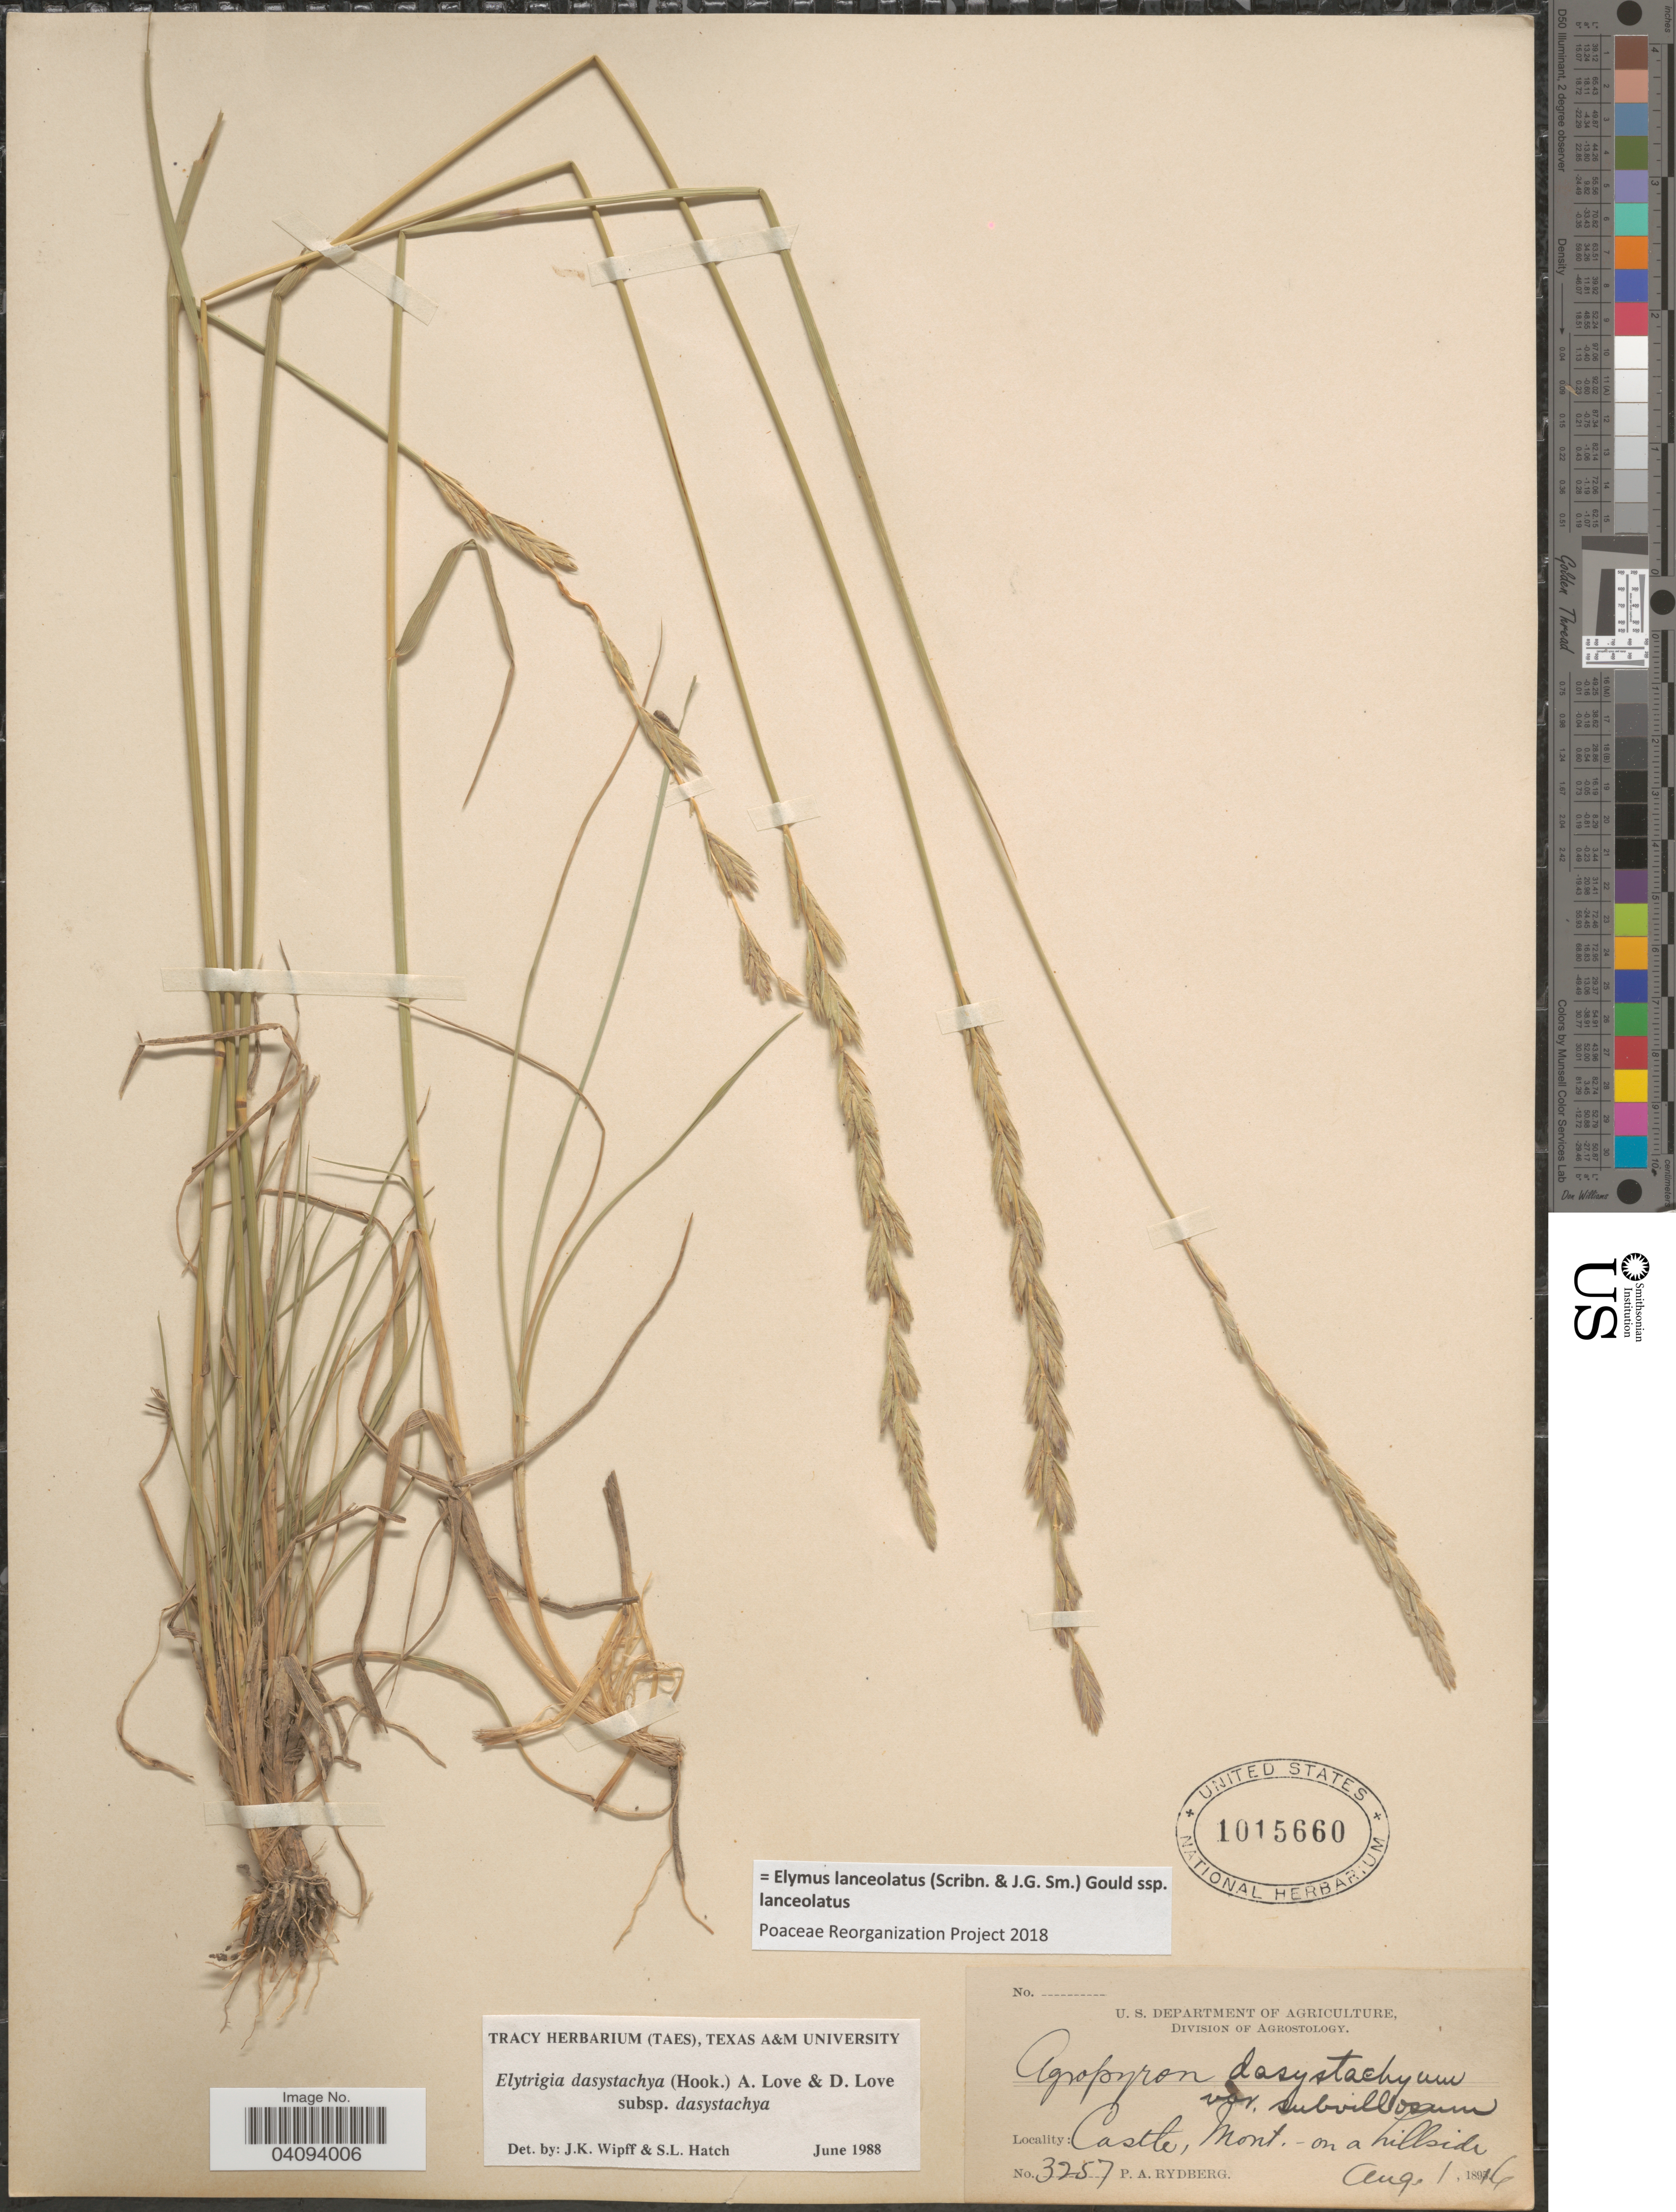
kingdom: Plantae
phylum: Tracheophyta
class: Liliopsida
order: Poales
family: Poaceae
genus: Elymus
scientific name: Elymus lanceolatus subsp. lanceolatus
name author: (Scribn. & J.G. Sm.) Gould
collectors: P. A. Rydberg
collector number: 3257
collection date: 1896-08-01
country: United States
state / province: Montana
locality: Castle, on a hillside.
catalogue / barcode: US 1015660